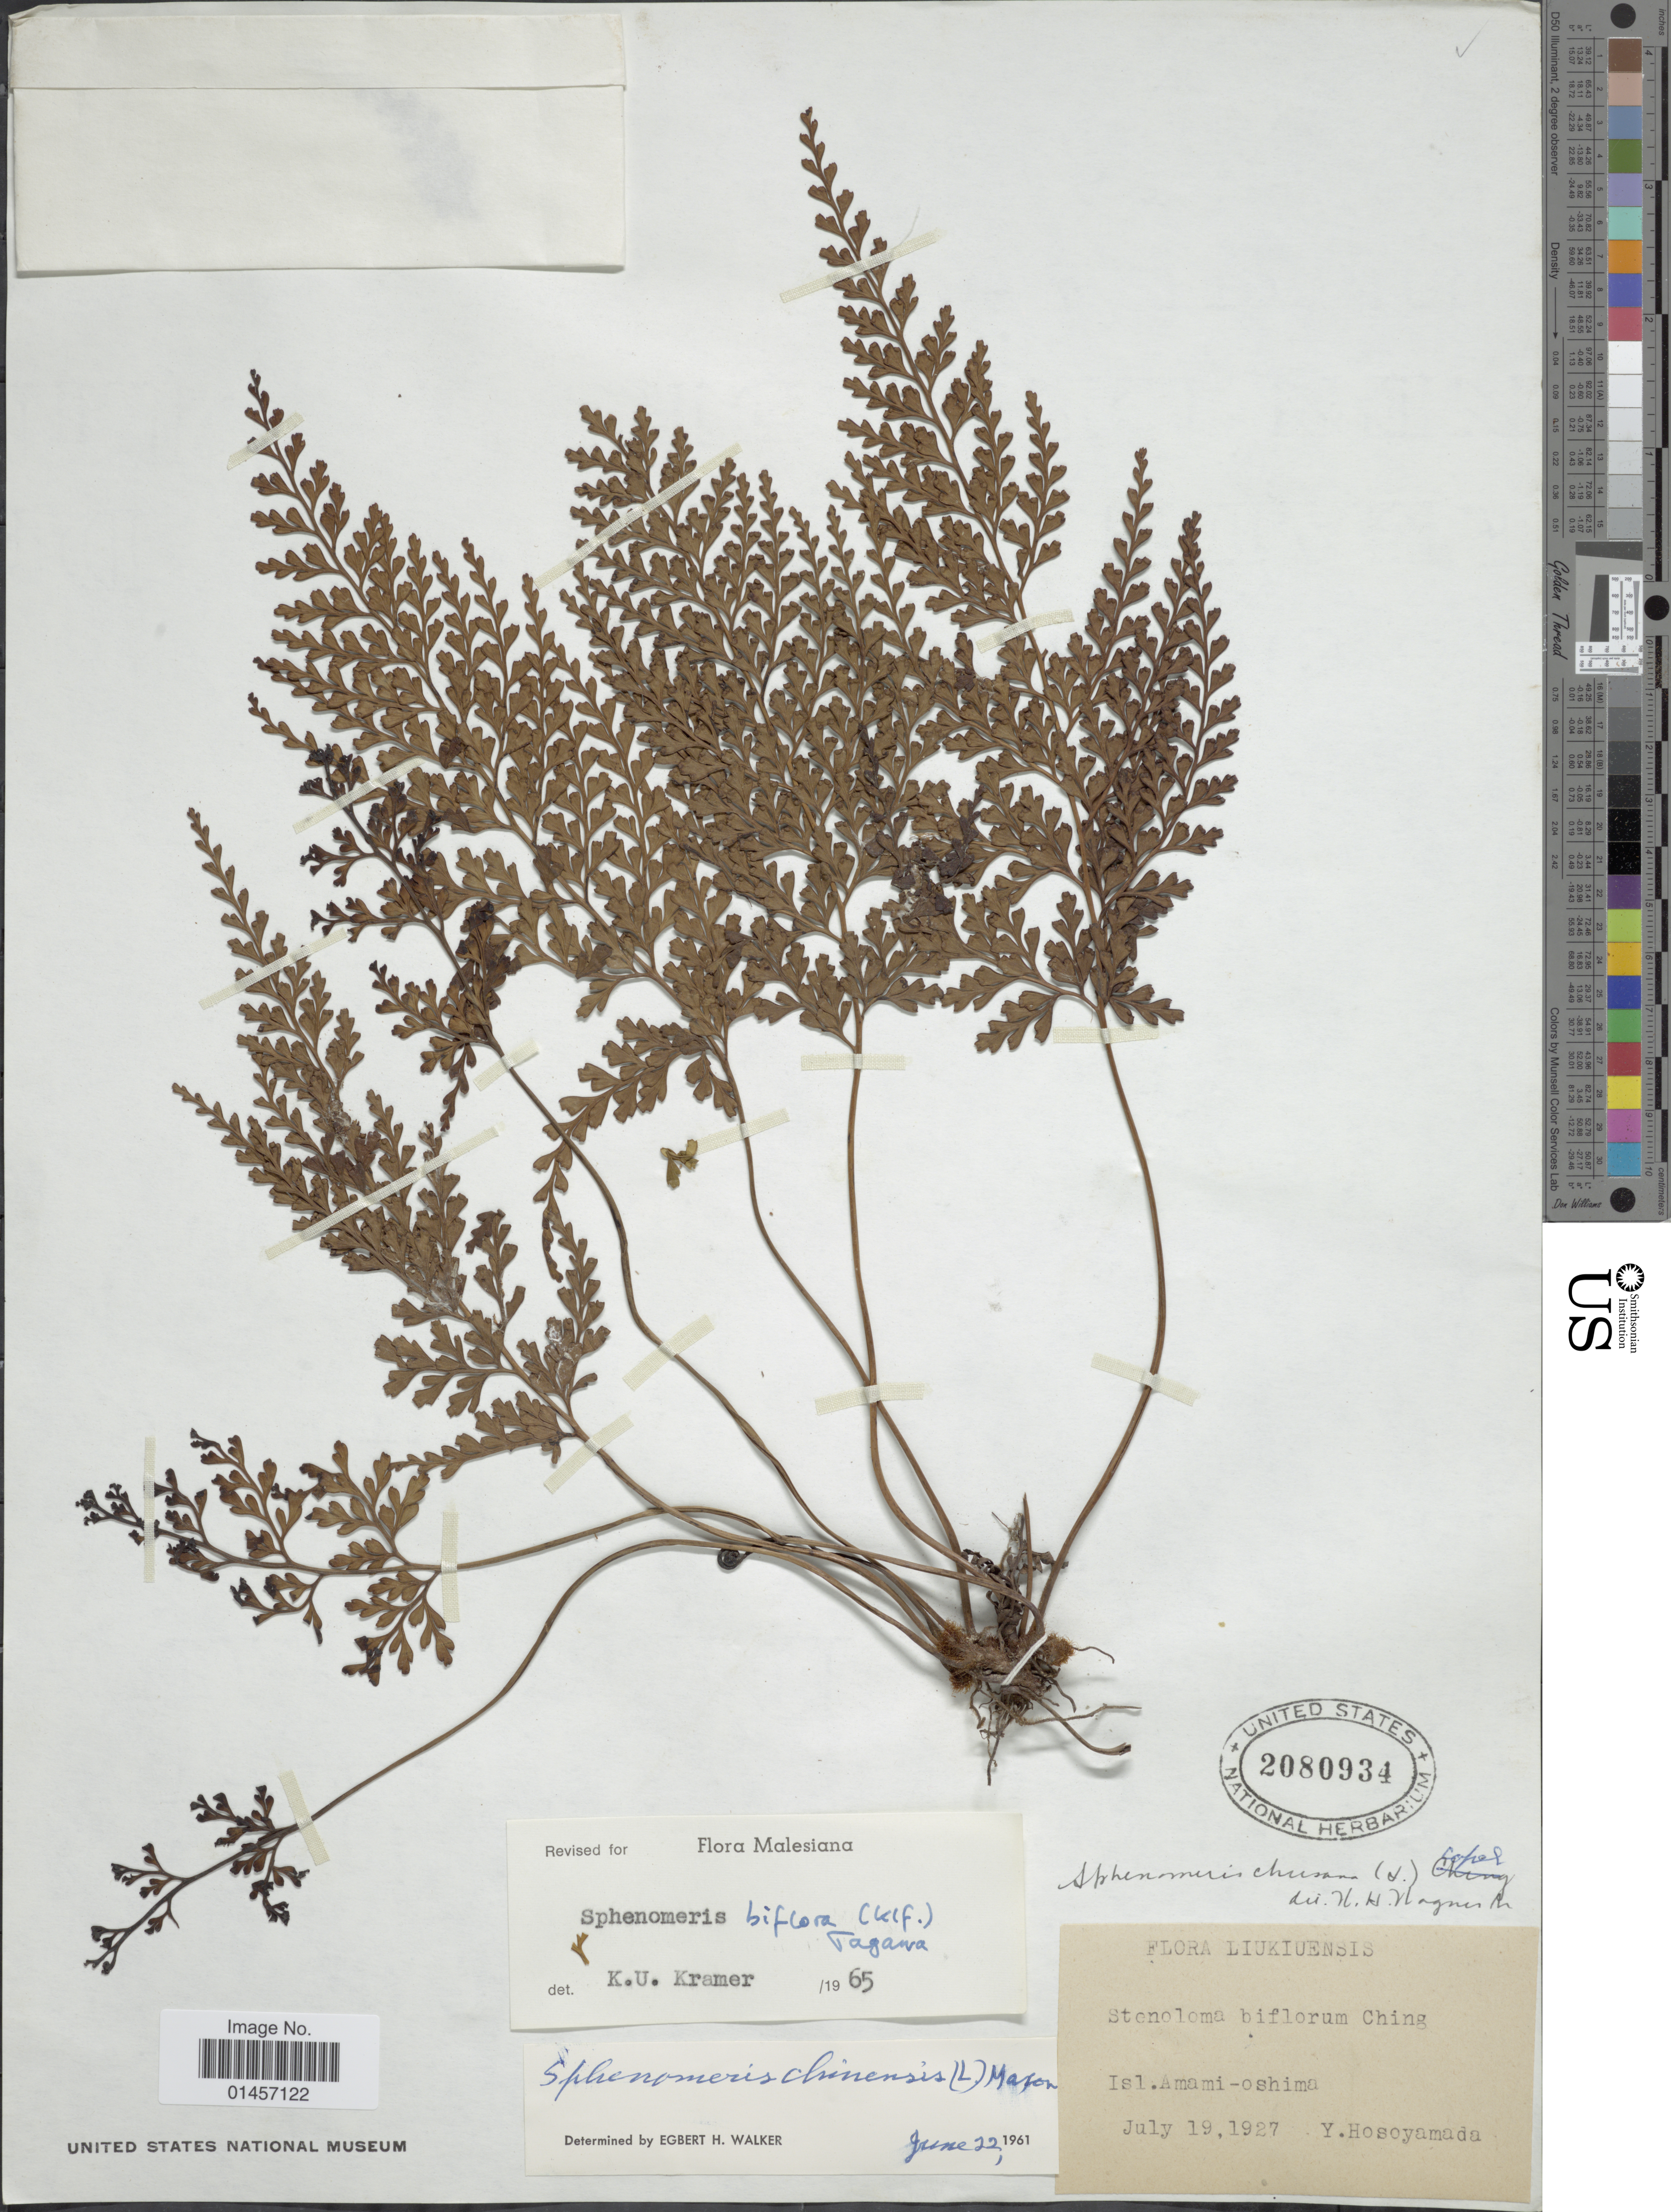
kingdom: Plantae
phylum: Tracheophyta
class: Polypodiopsida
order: Polypodiales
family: Lindsaeaceae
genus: Sphenomeris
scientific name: Sphenomeris biflora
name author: (Kaulf.) Mett.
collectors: Y. Hosoyamada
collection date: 1927-07-19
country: Japan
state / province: Kagosima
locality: Liukiuensis, Isl. Amami-oshima.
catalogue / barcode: US 2080934